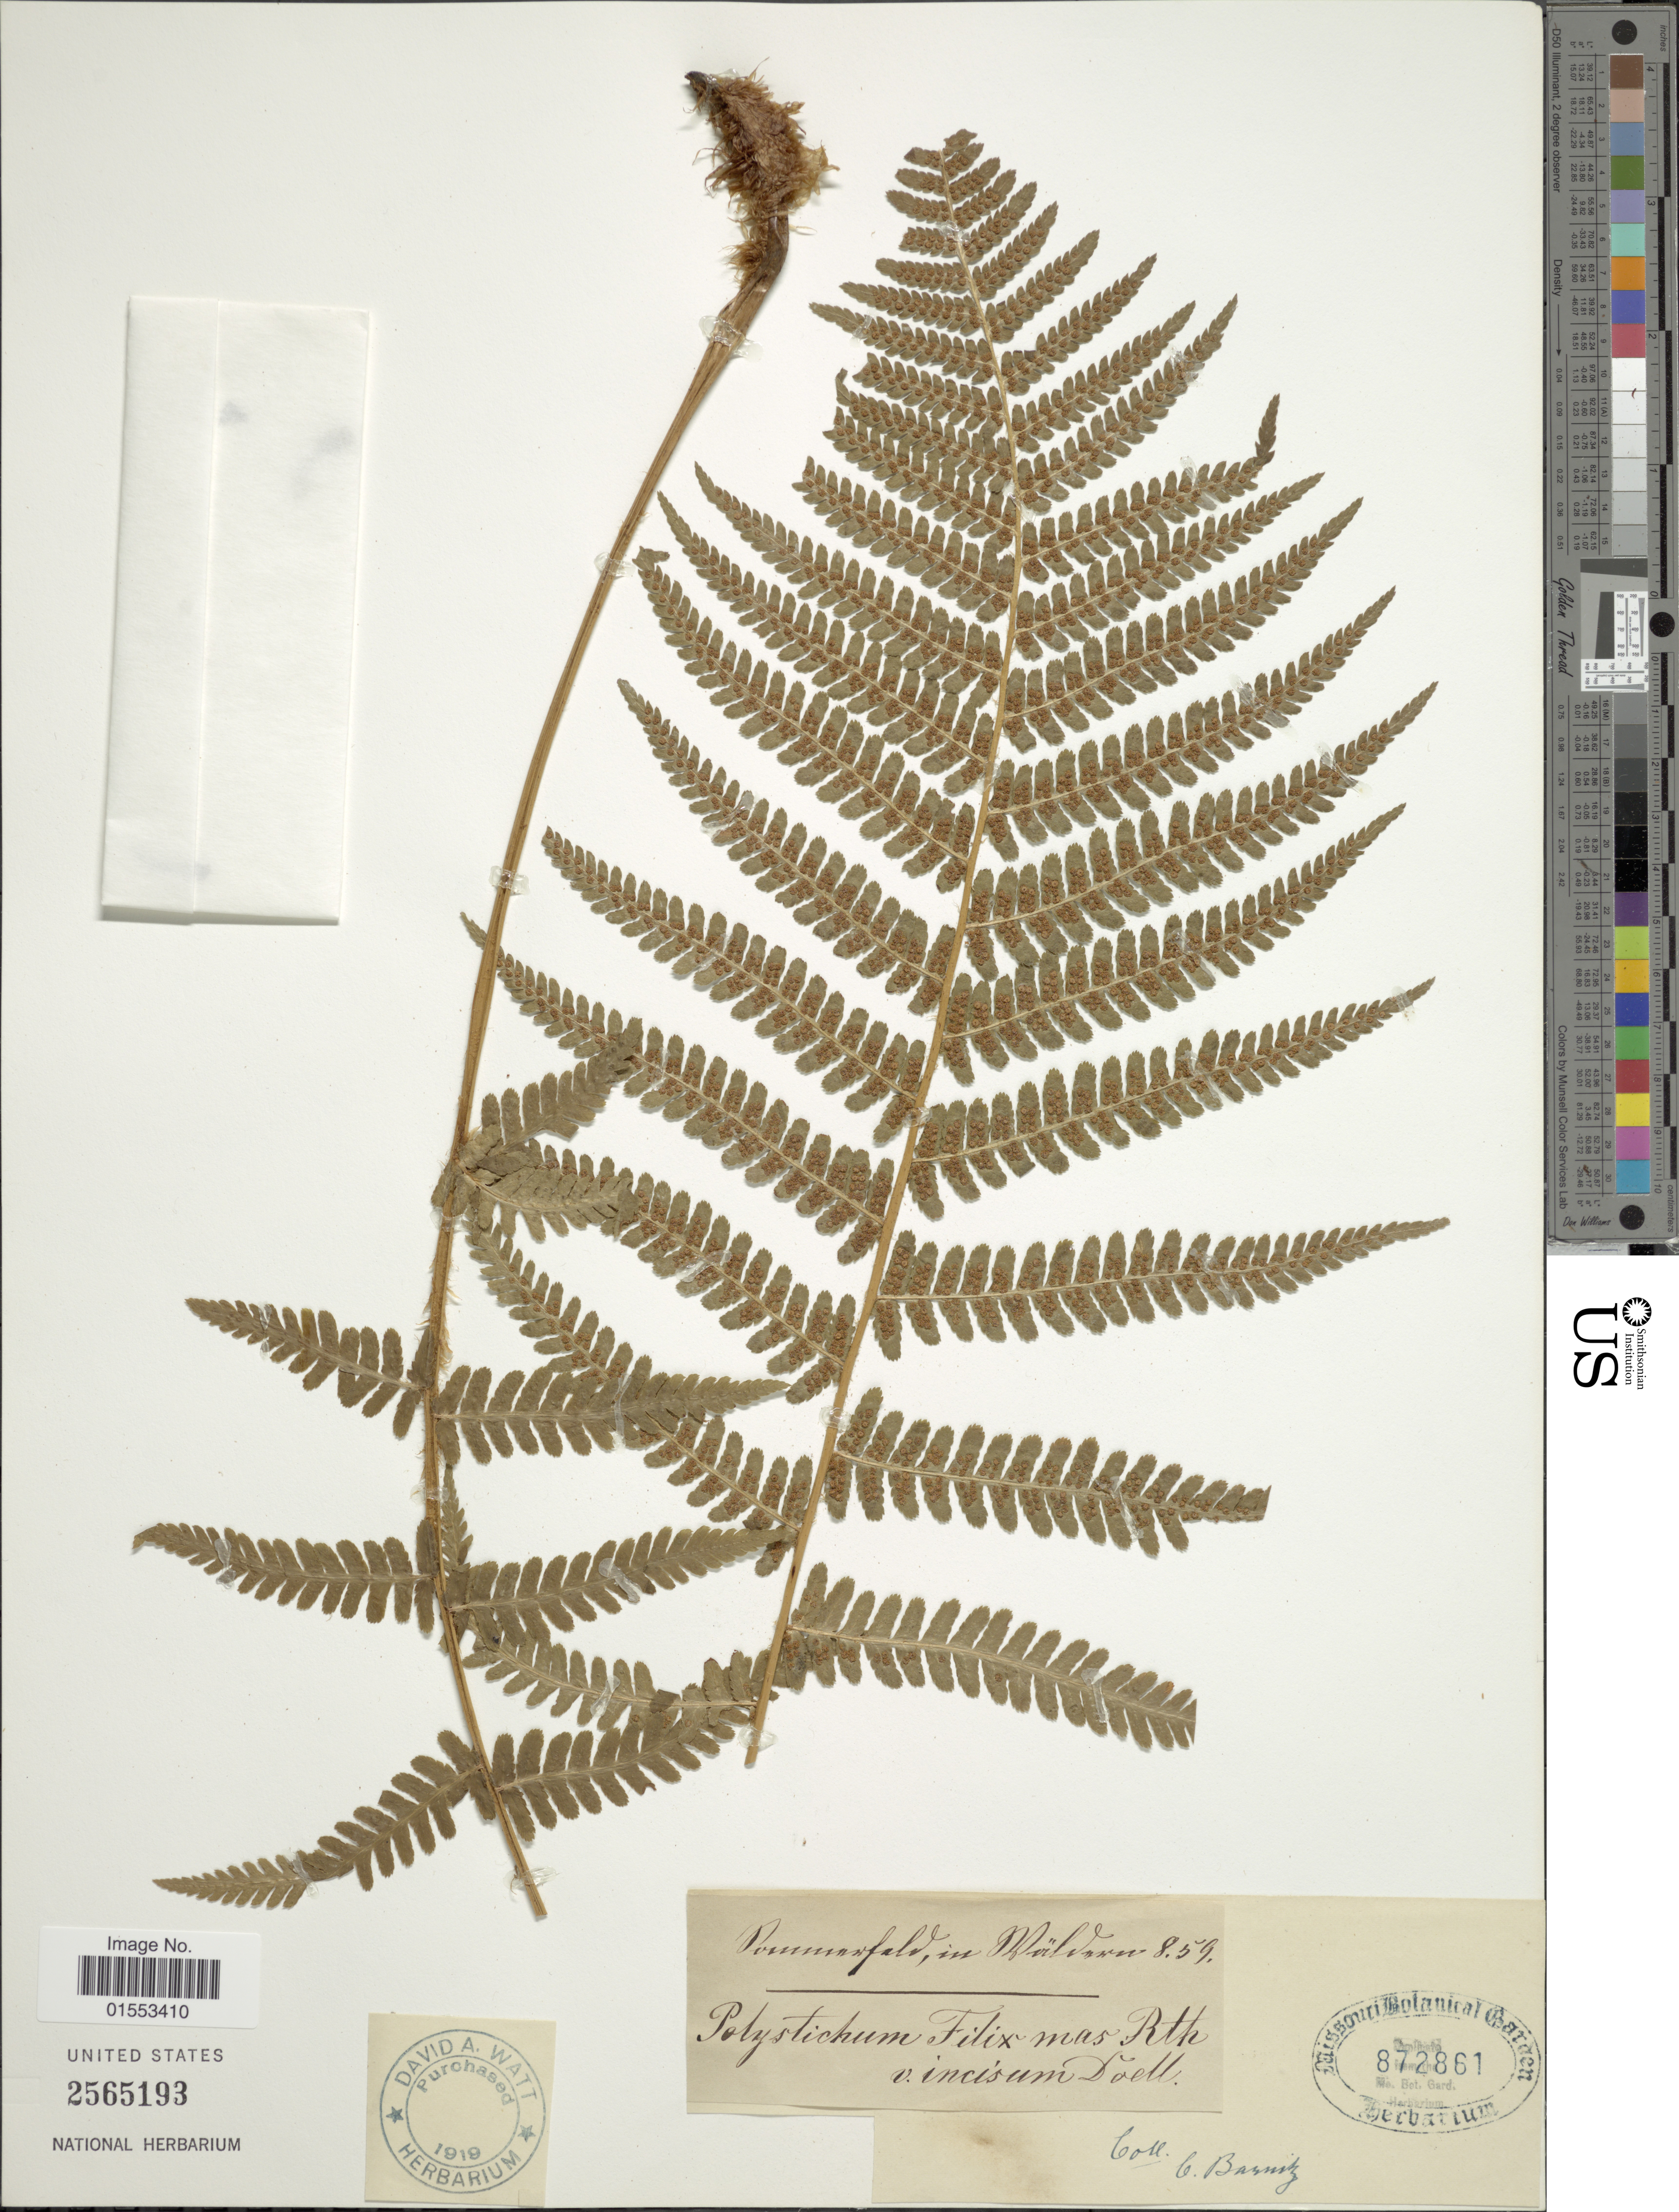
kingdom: Plantae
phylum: Tracheophyta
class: Polypodiopsida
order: Polypodiales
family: Dryopteridaceae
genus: Dryopteris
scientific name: Dryopteris filix-mas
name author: (L.) Schott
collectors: C. G. Baenitz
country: Germany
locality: Pommerfald, in Wald [illegible text]. [interpreted]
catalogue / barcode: US 2565193